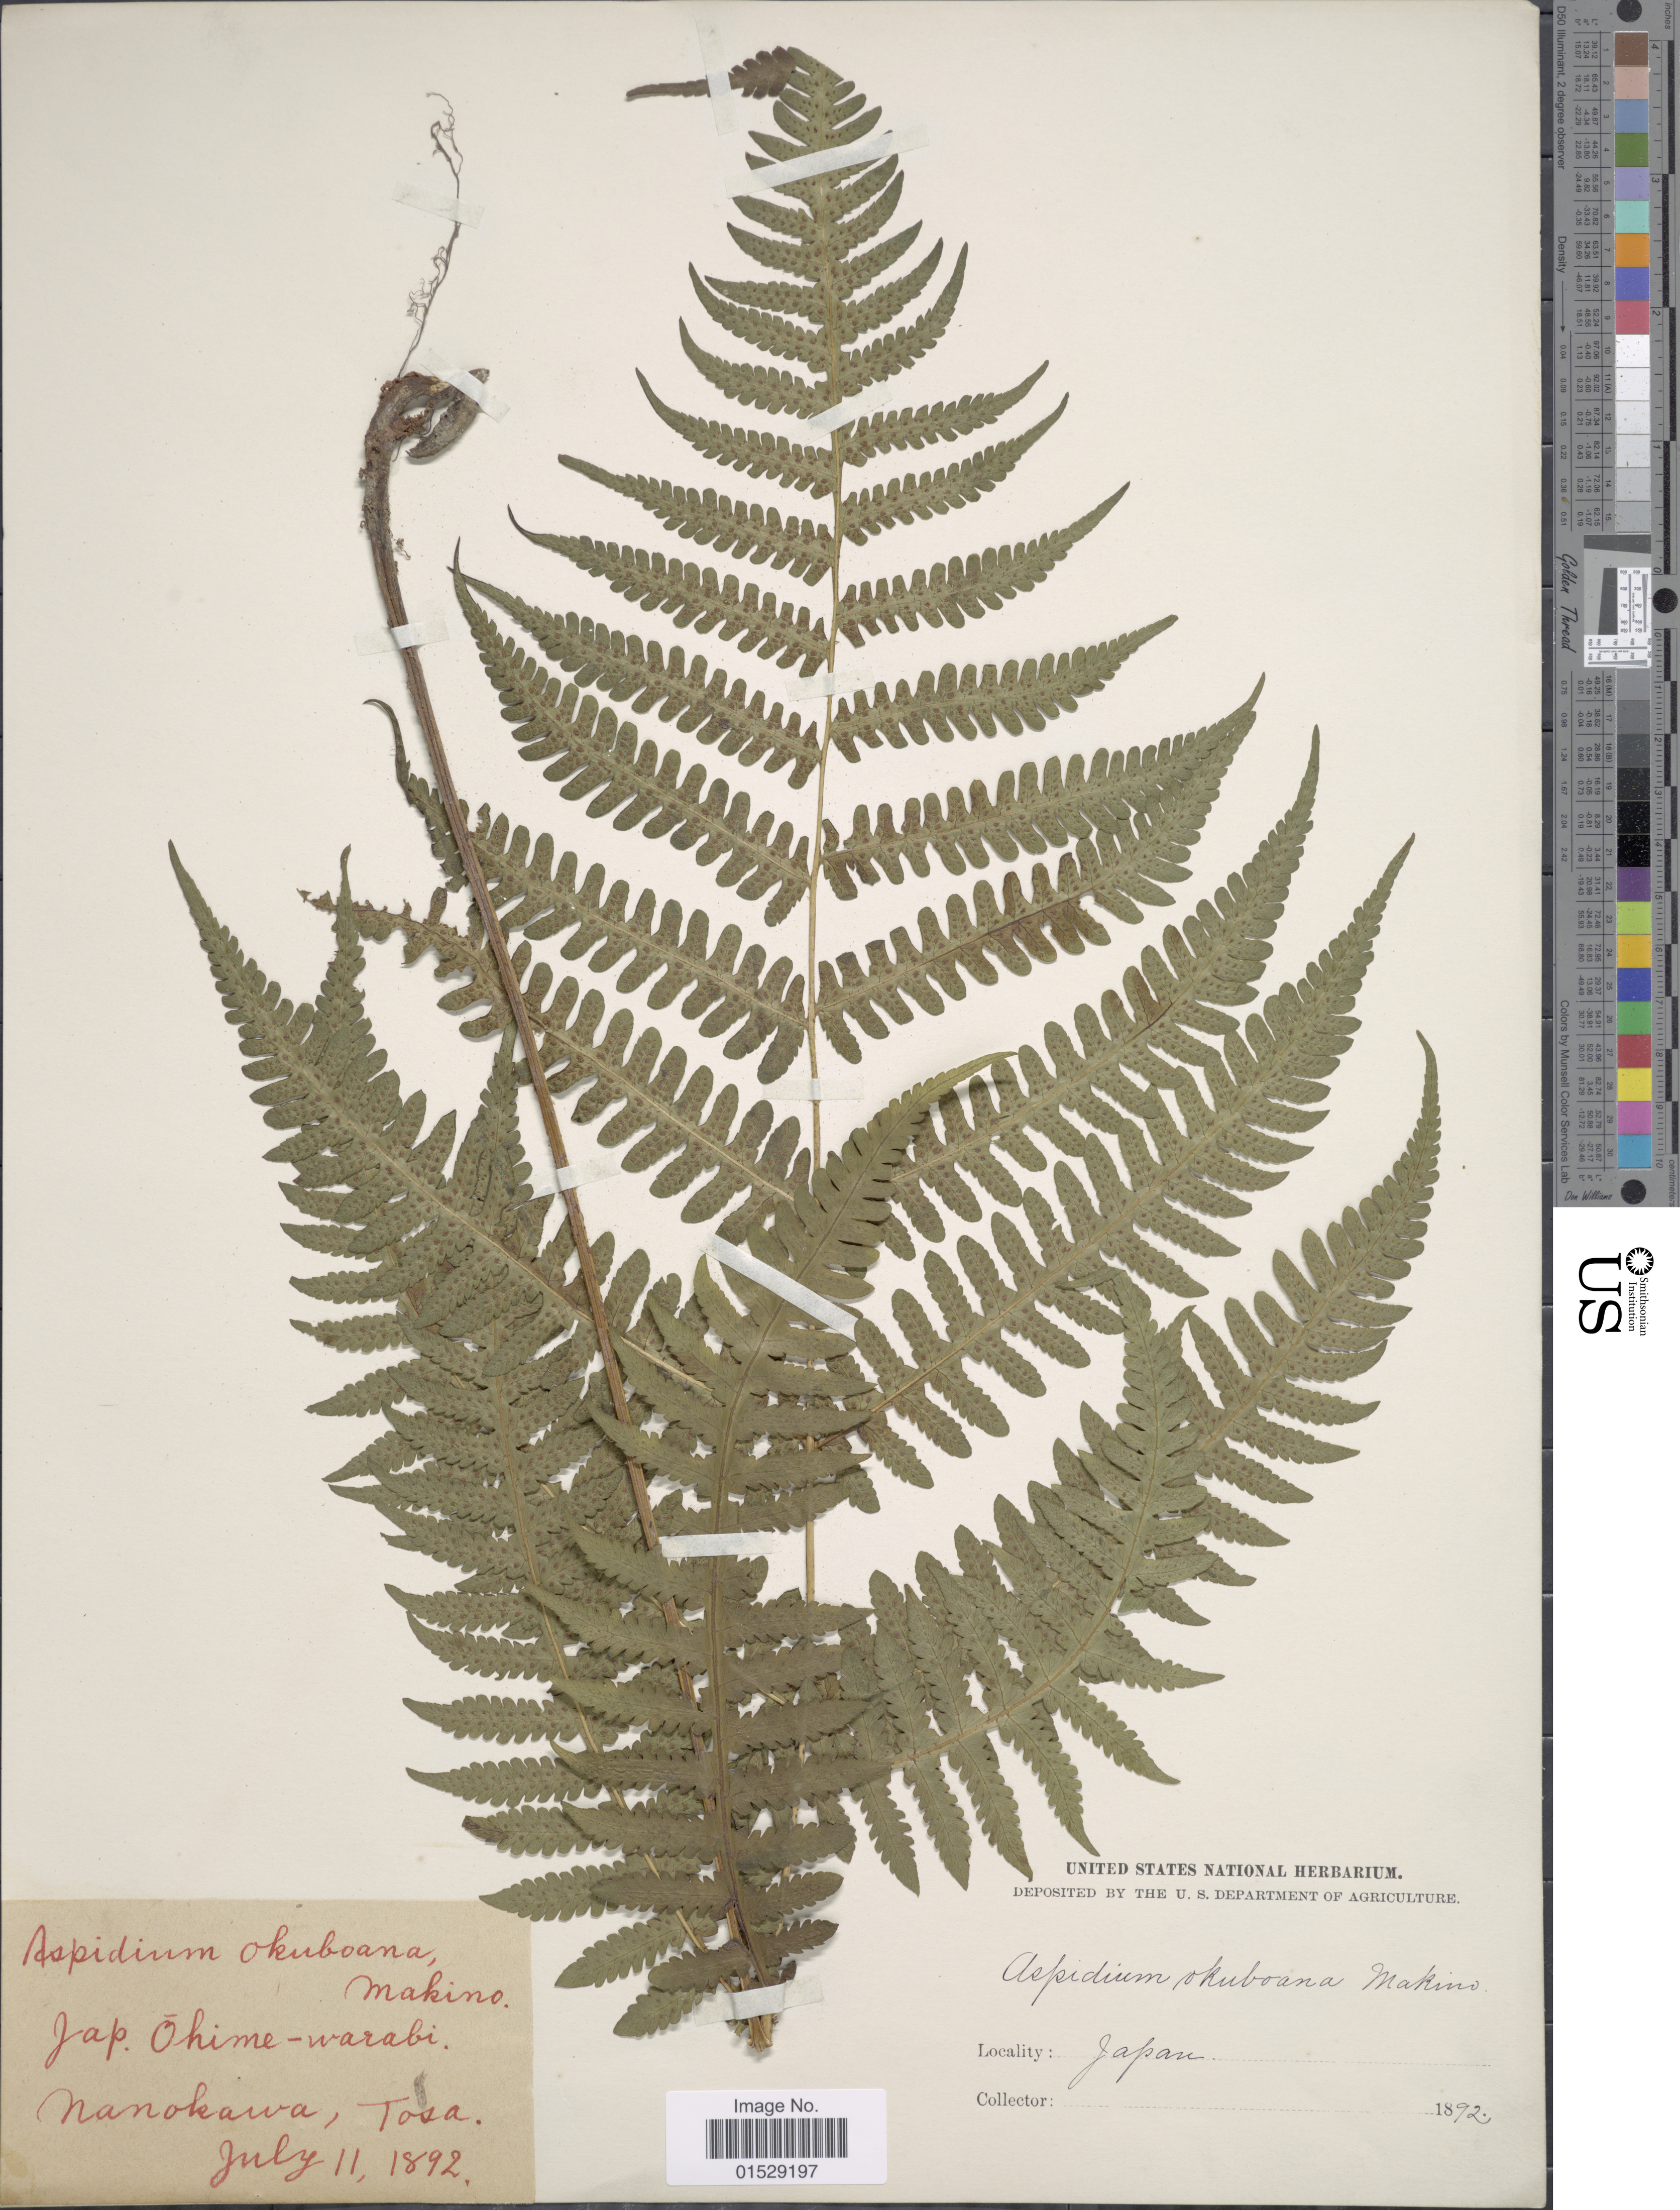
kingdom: Plantae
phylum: Tracheophyta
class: Polypodiopsida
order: Polypodiales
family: Athyriaceae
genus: Deparia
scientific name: Deparia okuboana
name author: (Makino) M. Kato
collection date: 1892-07-11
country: Japan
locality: Nanokawa, Tosa